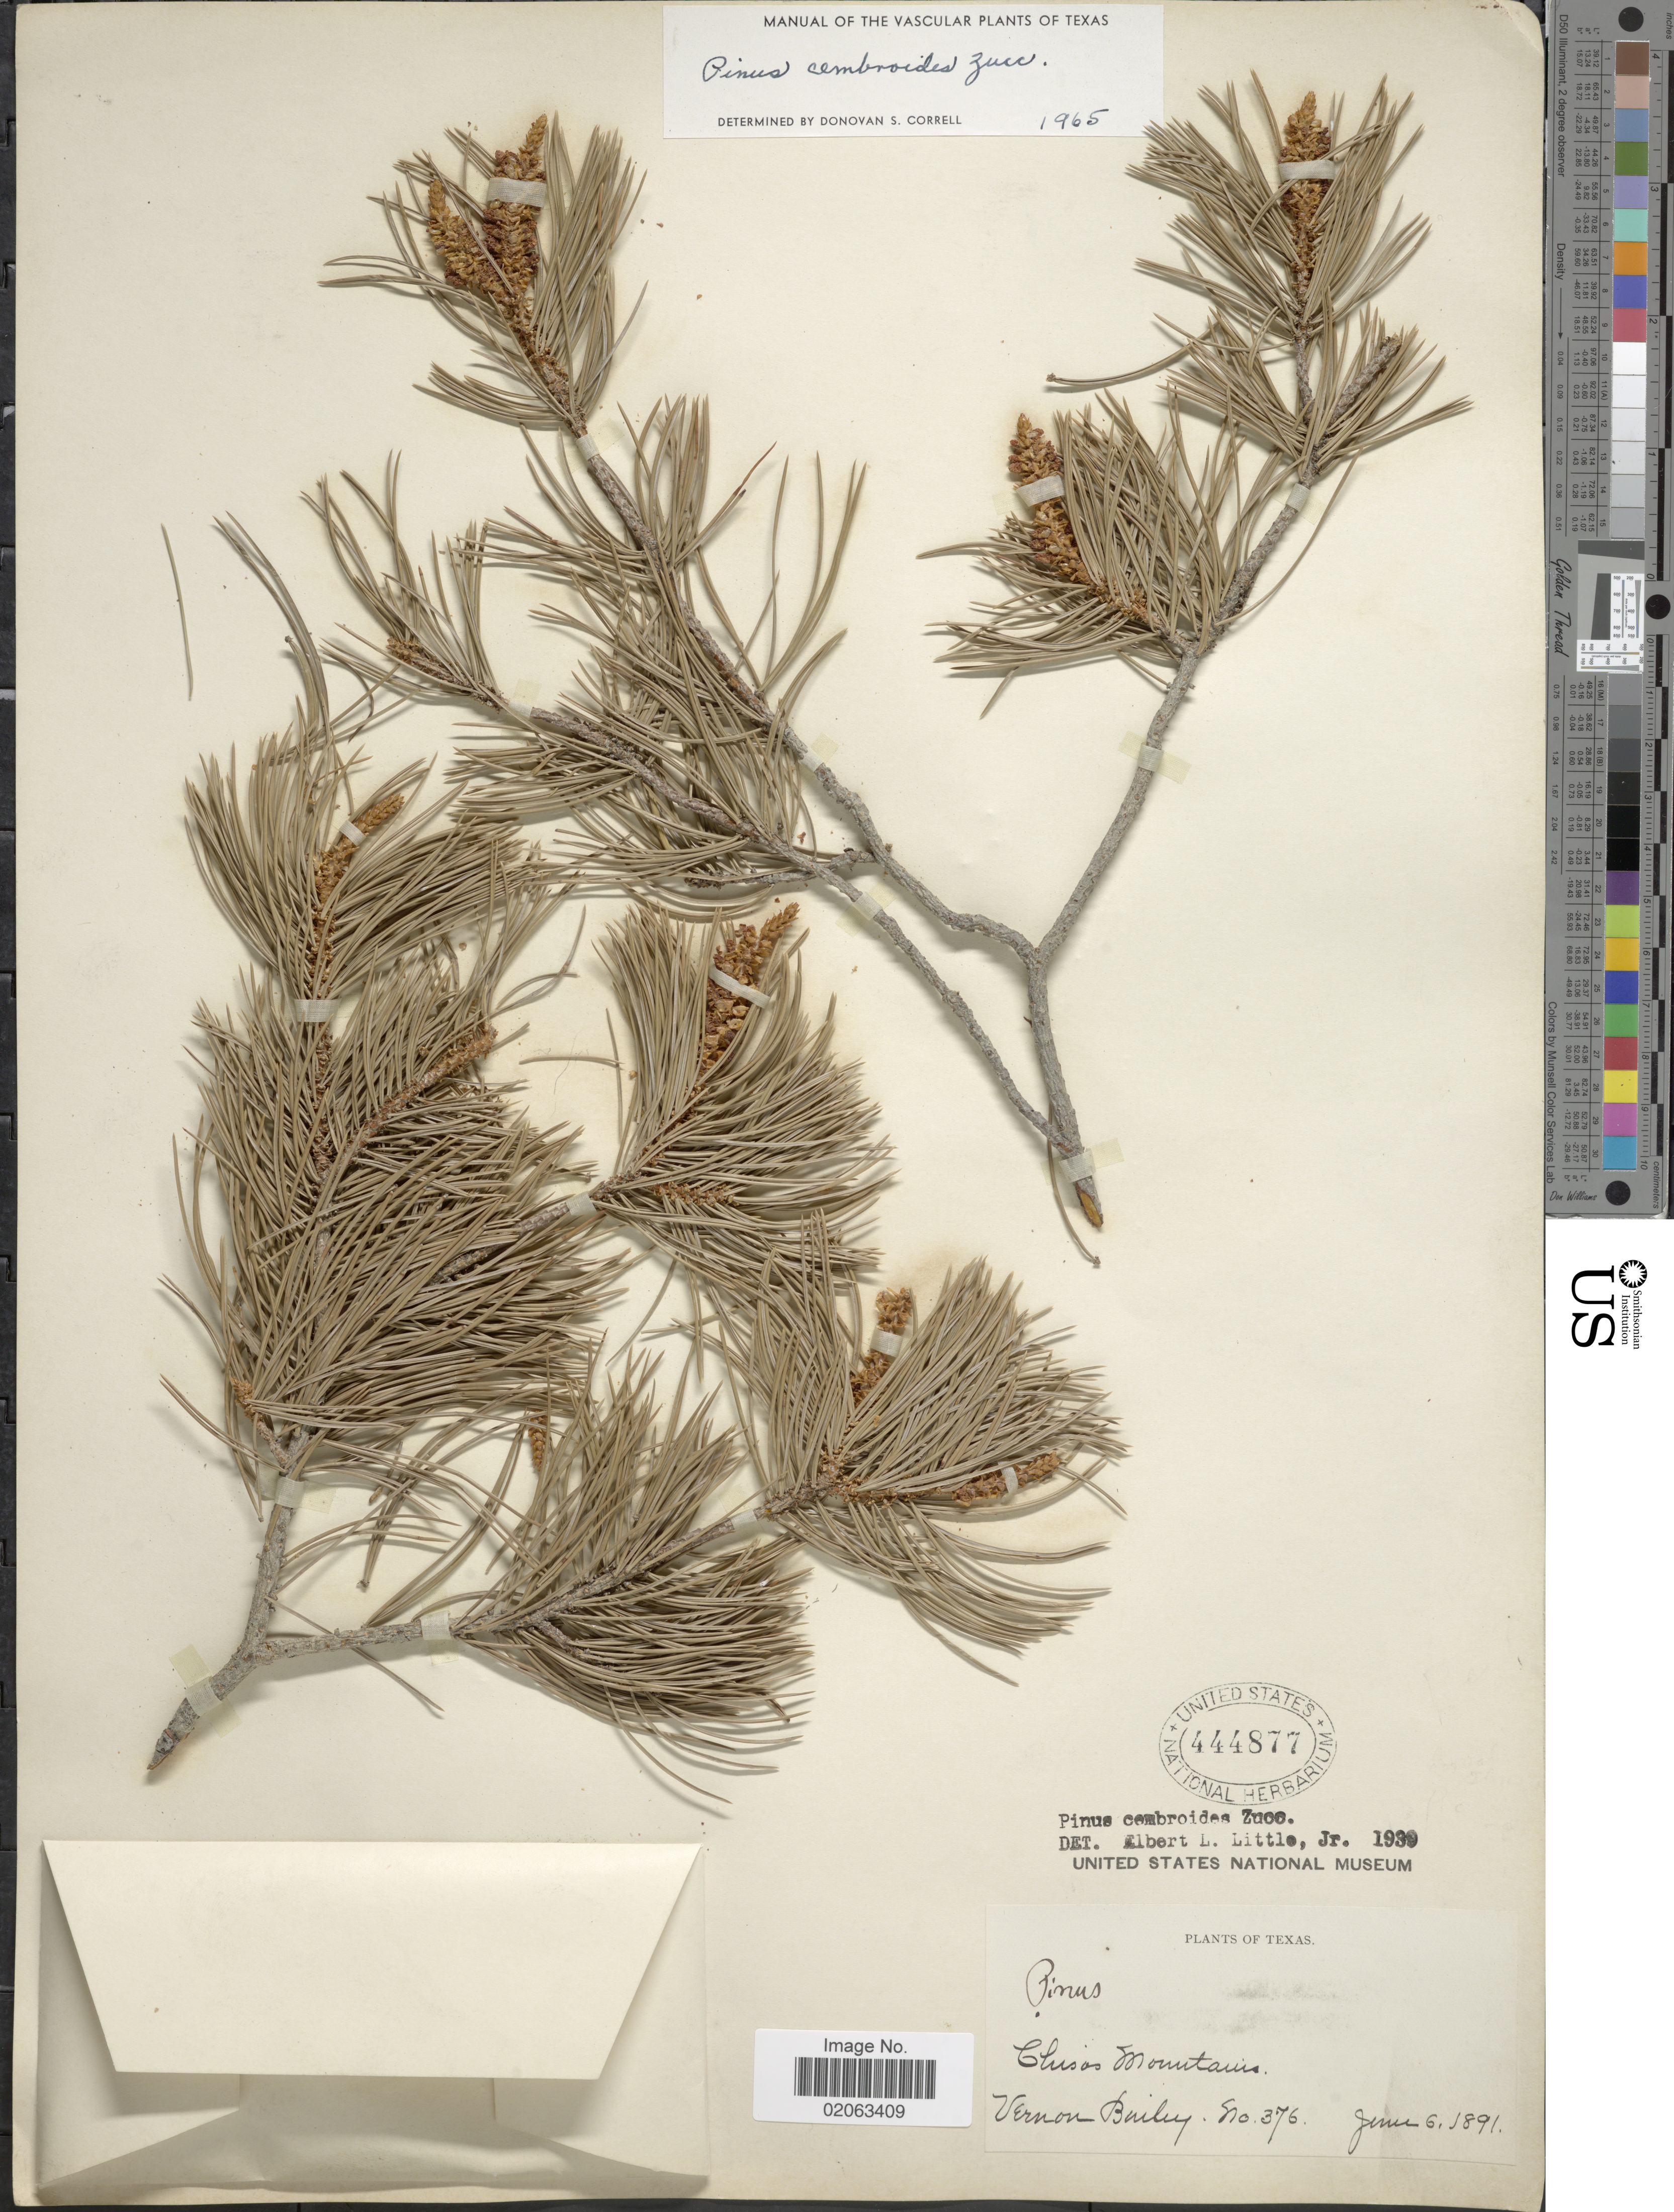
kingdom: Plantae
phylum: Tracheophyta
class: Pinopsida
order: Pinales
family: Pinaceae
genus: Pinus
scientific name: Pinus cembroides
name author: Zucc.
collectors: V. O. Bailey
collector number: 376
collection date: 1891-06-06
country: United States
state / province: Texas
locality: Texas, Chisos Mountains.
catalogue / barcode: US 444877